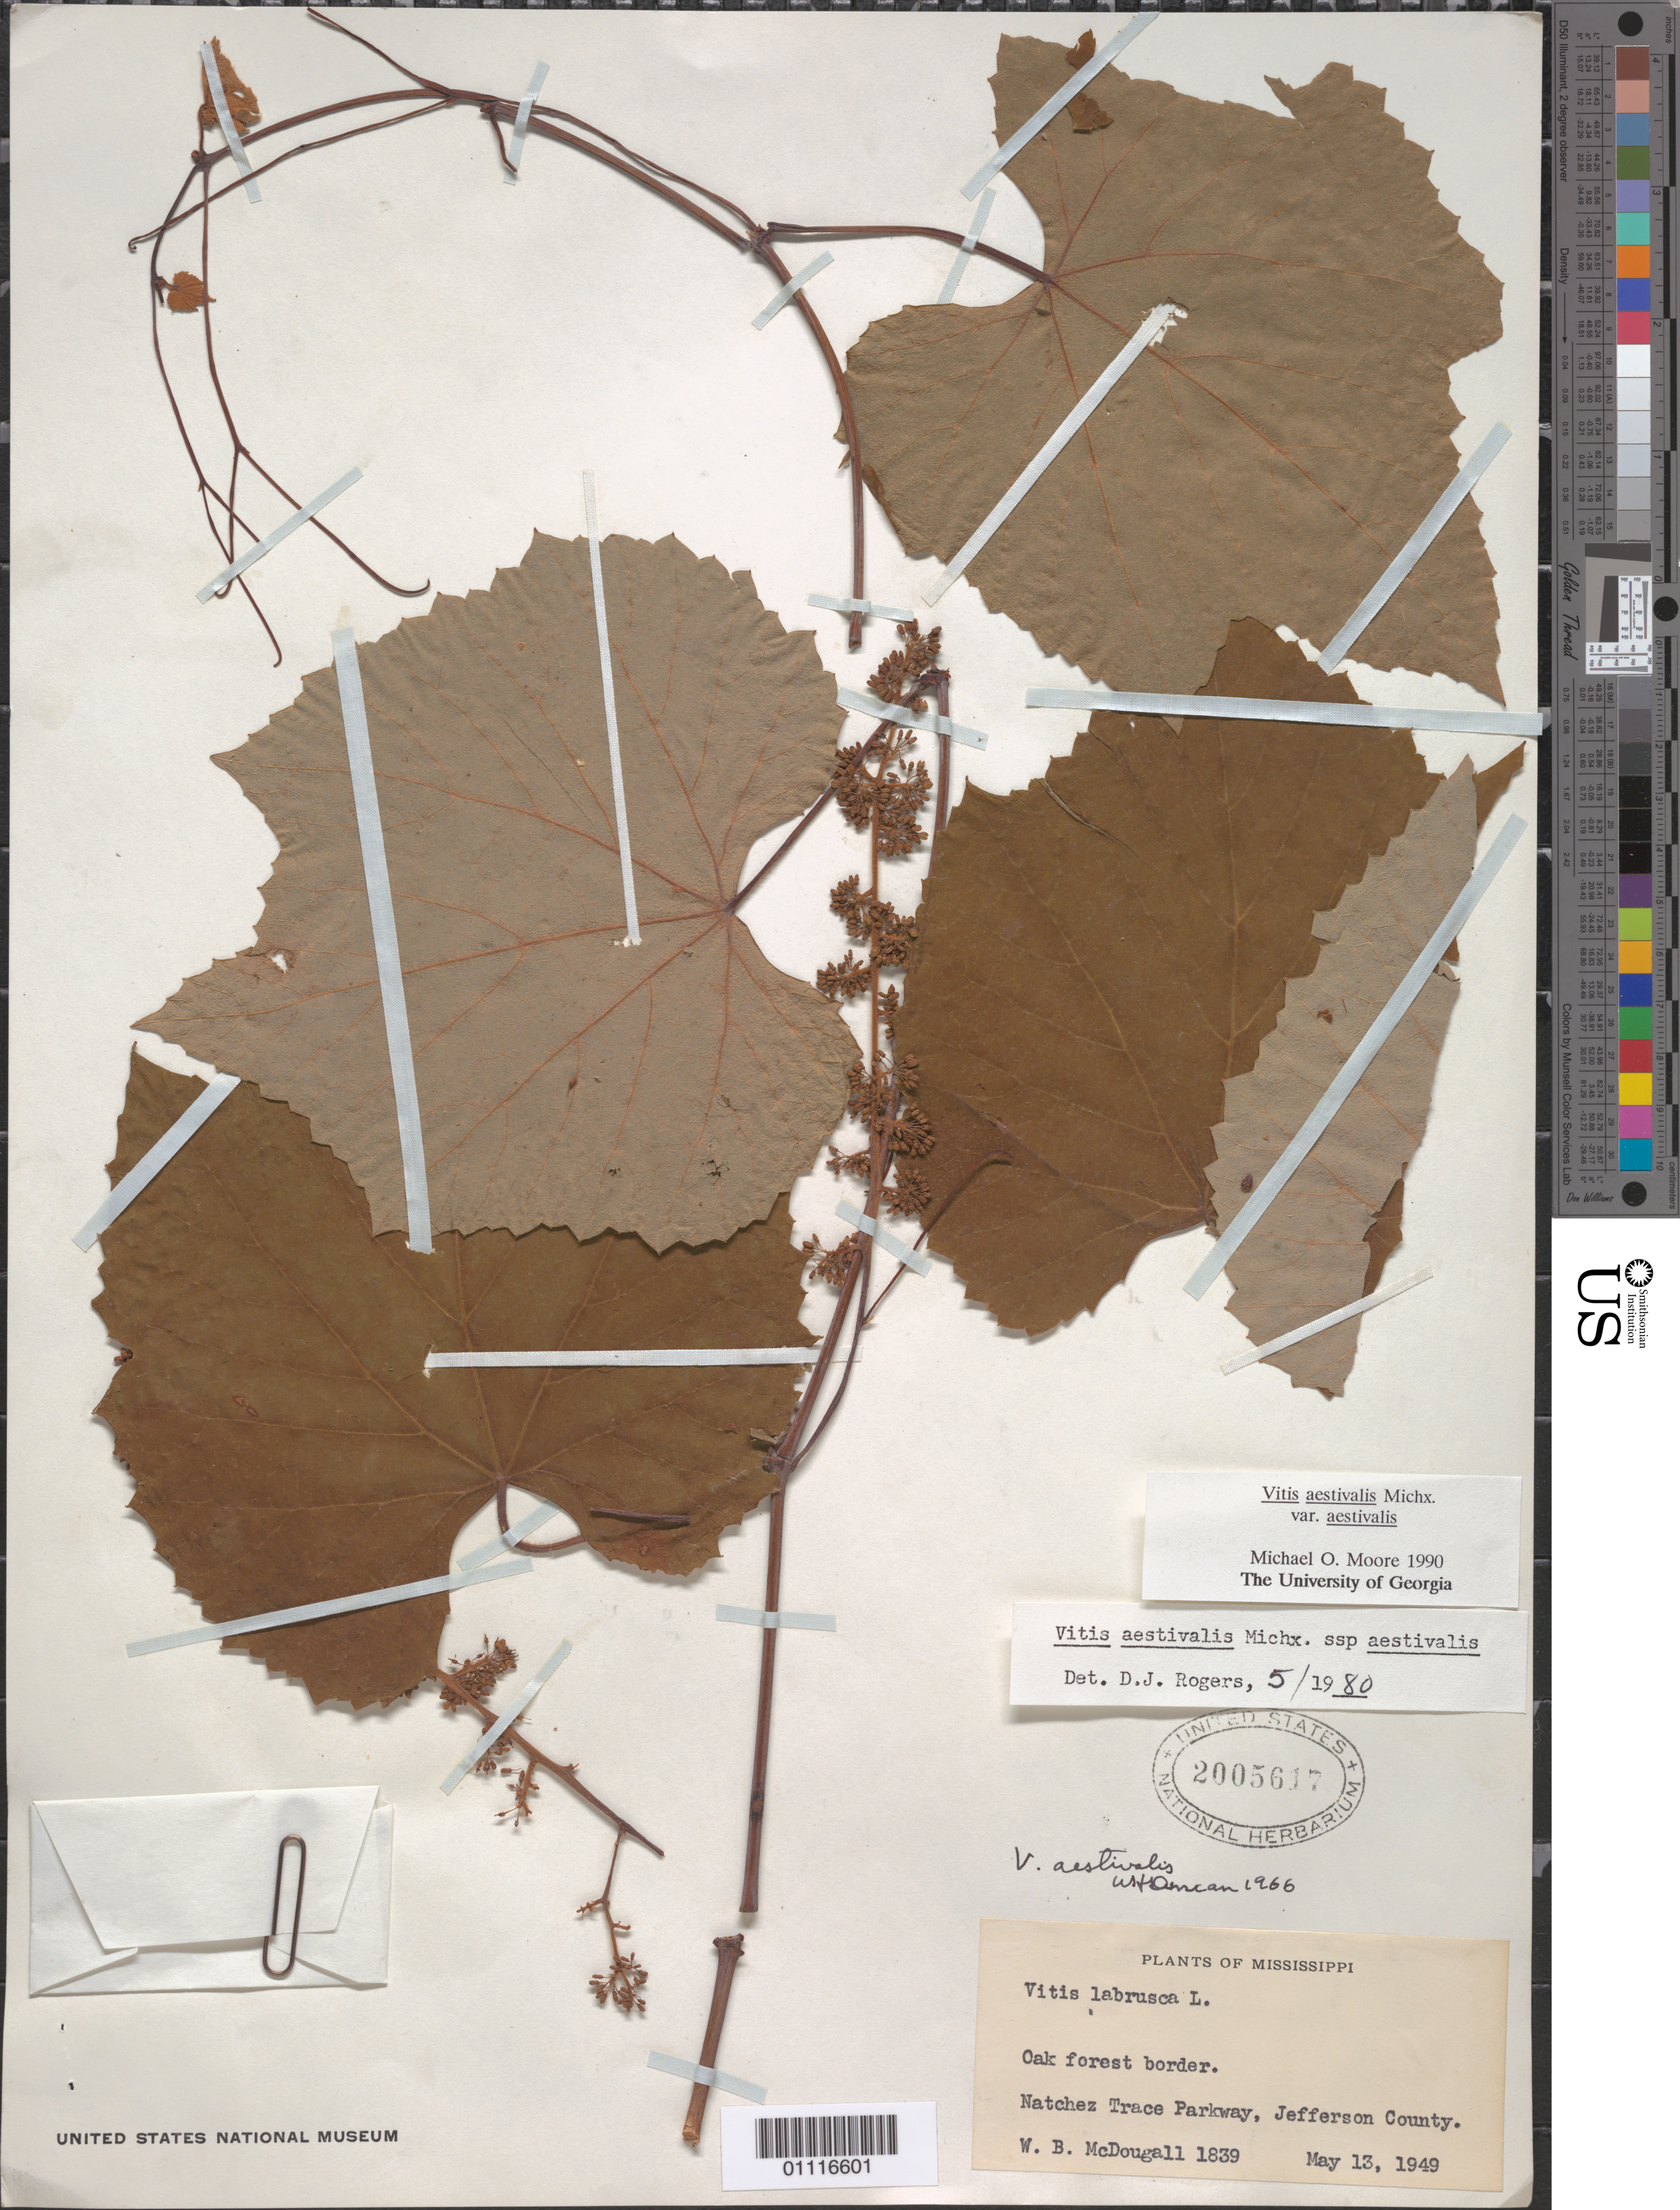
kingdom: Plantae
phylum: Tracheophyta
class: Magnoliopsida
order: Vitales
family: Vitaceae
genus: Vitis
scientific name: Vitis aestivalis subsp. aestivalis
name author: Michx.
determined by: Moore, M. O.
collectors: W. B. McDougall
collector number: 1839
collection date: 1980-05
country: United States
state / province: Mississippi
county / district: Jefferson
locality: Oak forest border, Natchez Trace Parkway.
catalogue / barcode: US 2005617